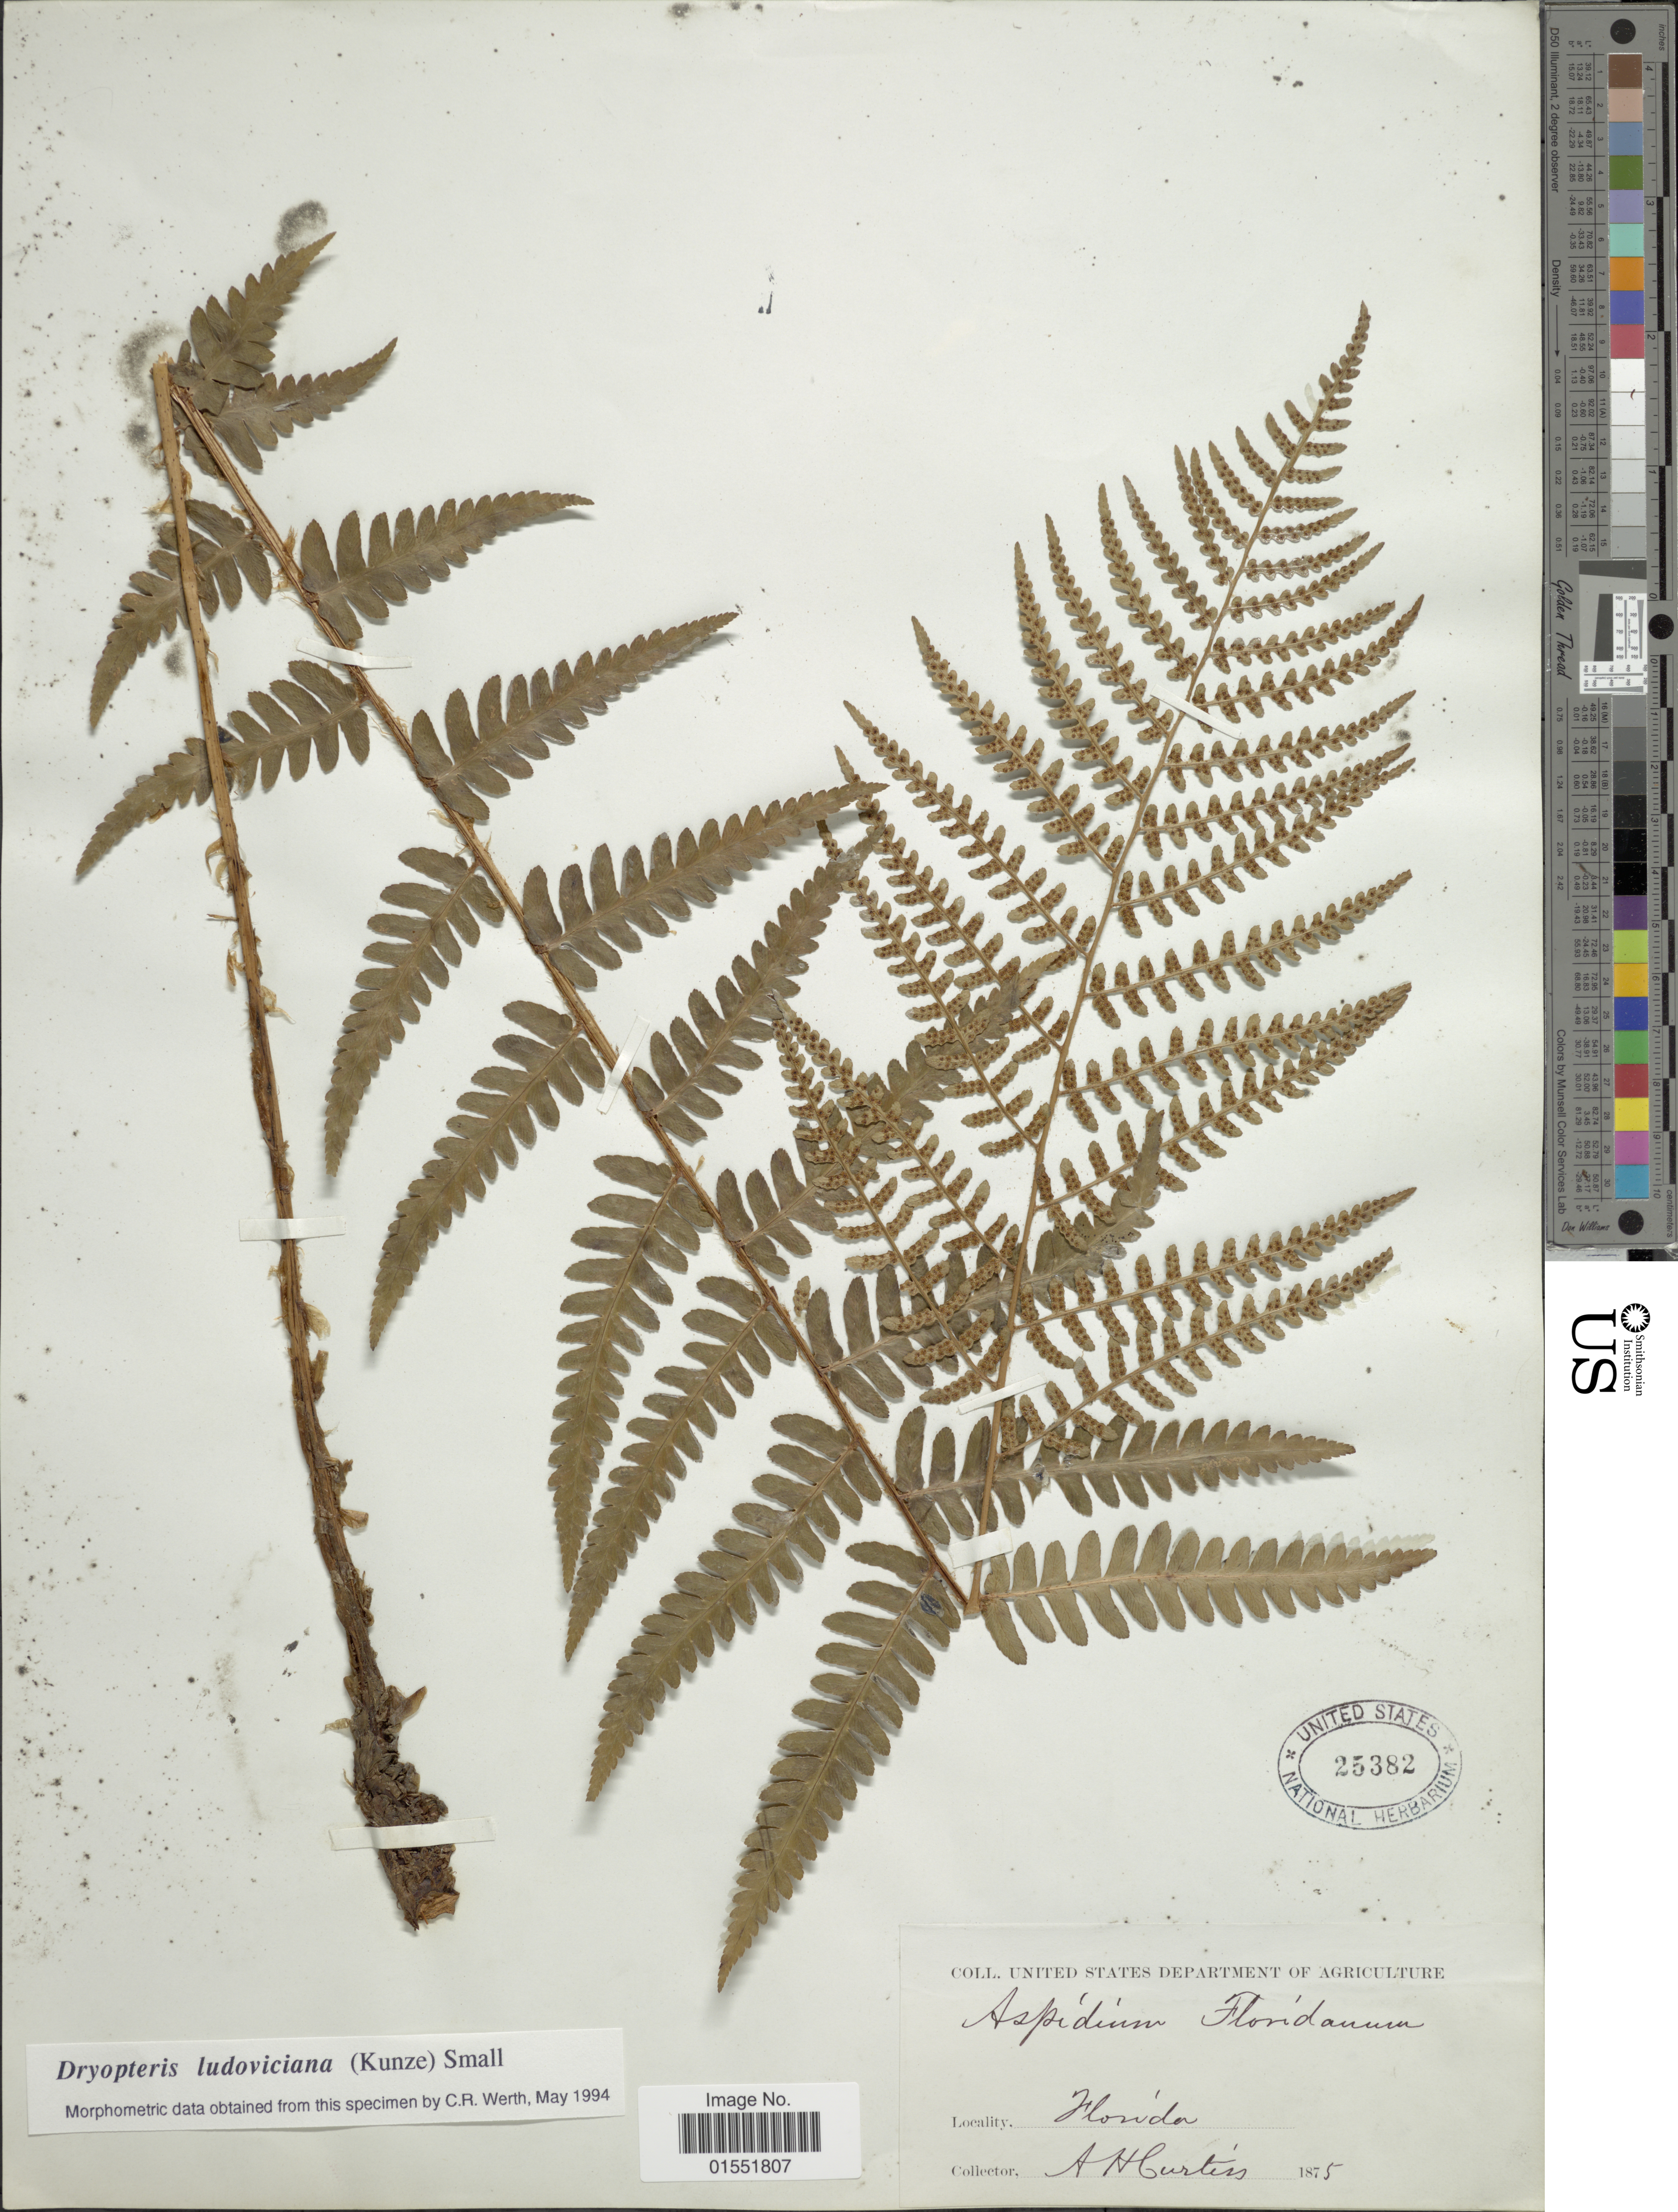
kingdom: Plantae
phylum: Tracheophyta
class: Polypodiopsida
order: Polypodiales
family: Dryopteridaceae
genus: Dryopteris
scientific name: Dryopteris ludoviciana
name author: (Kunze) Small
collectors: A. Curtis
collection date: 1875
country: United States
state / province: Florida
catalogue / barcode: US 25382